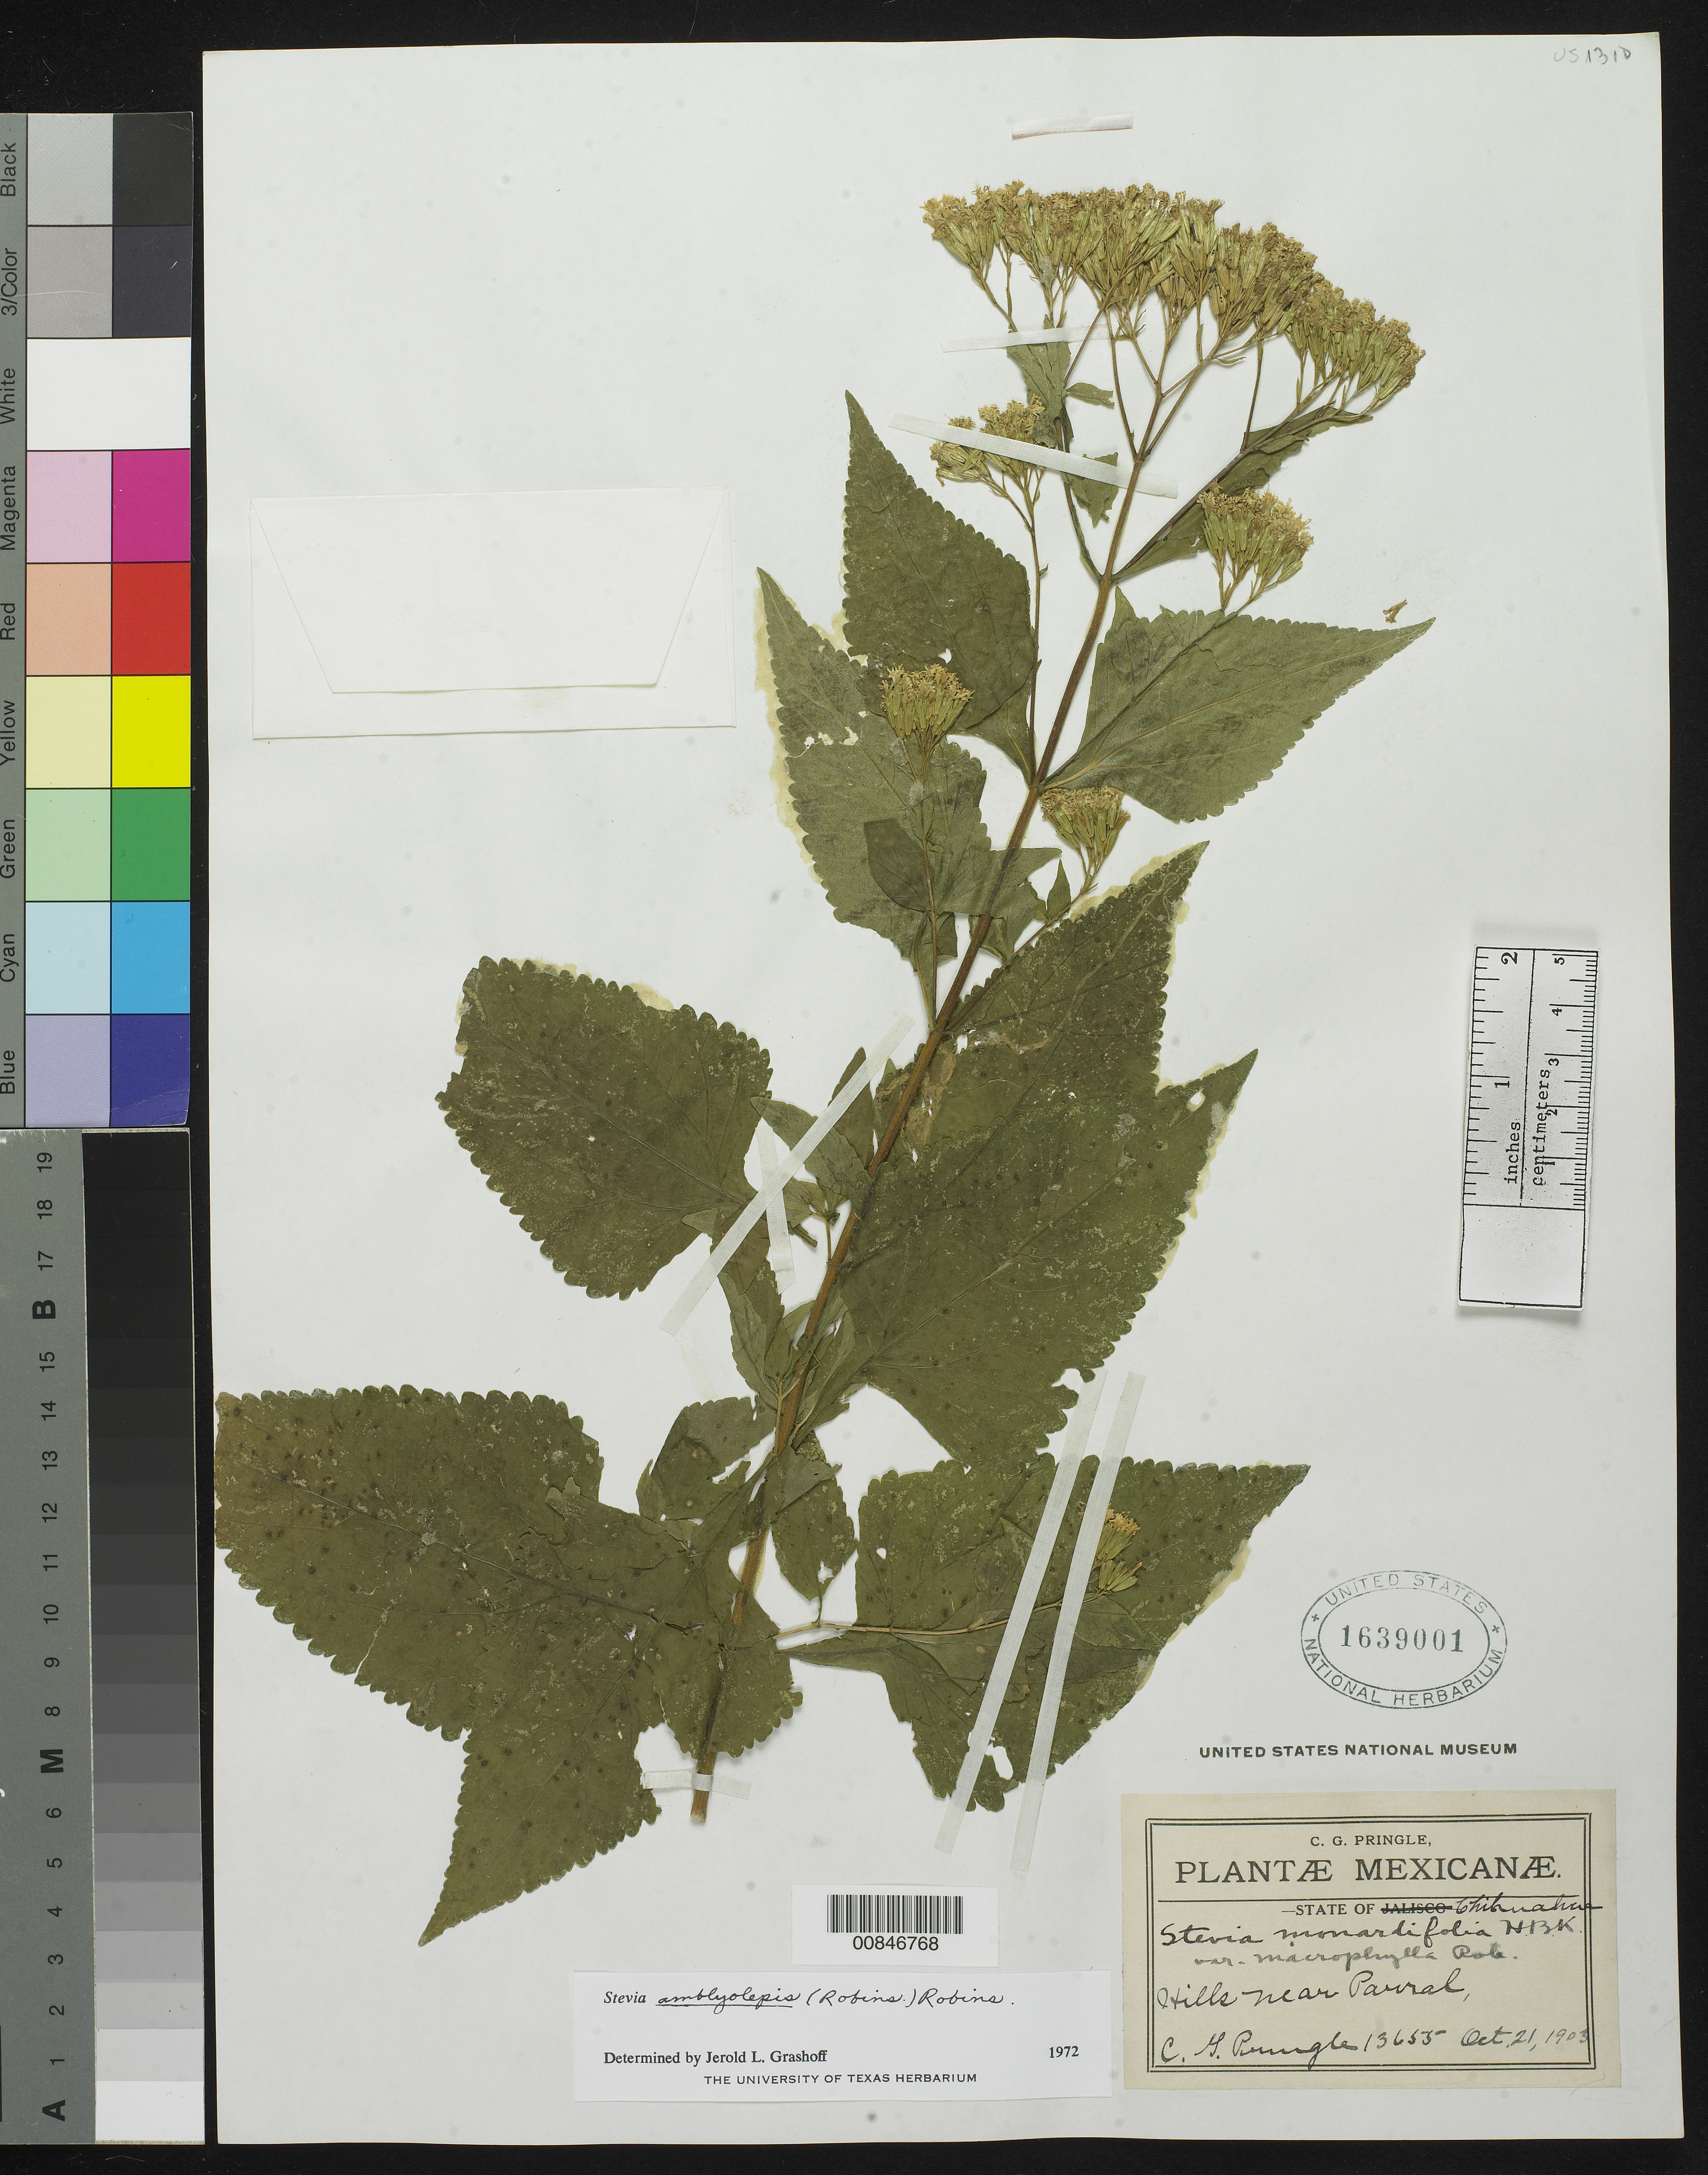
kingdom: Plantae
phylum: Tracheophyta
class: Magnoliopsida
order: Asterales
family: Asteraceae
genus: Stevia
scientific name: Stevia amblyolepis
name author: (B.L. Rob.) B.L. Rob.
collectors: C. G. Pringle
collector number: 13655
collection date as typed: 21 Oct 1903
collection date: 1903-10-21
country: Mexico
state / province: Chihuahua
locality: Hills near Parral, Chihuahua.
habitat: Hills.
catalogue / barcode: US 1639001